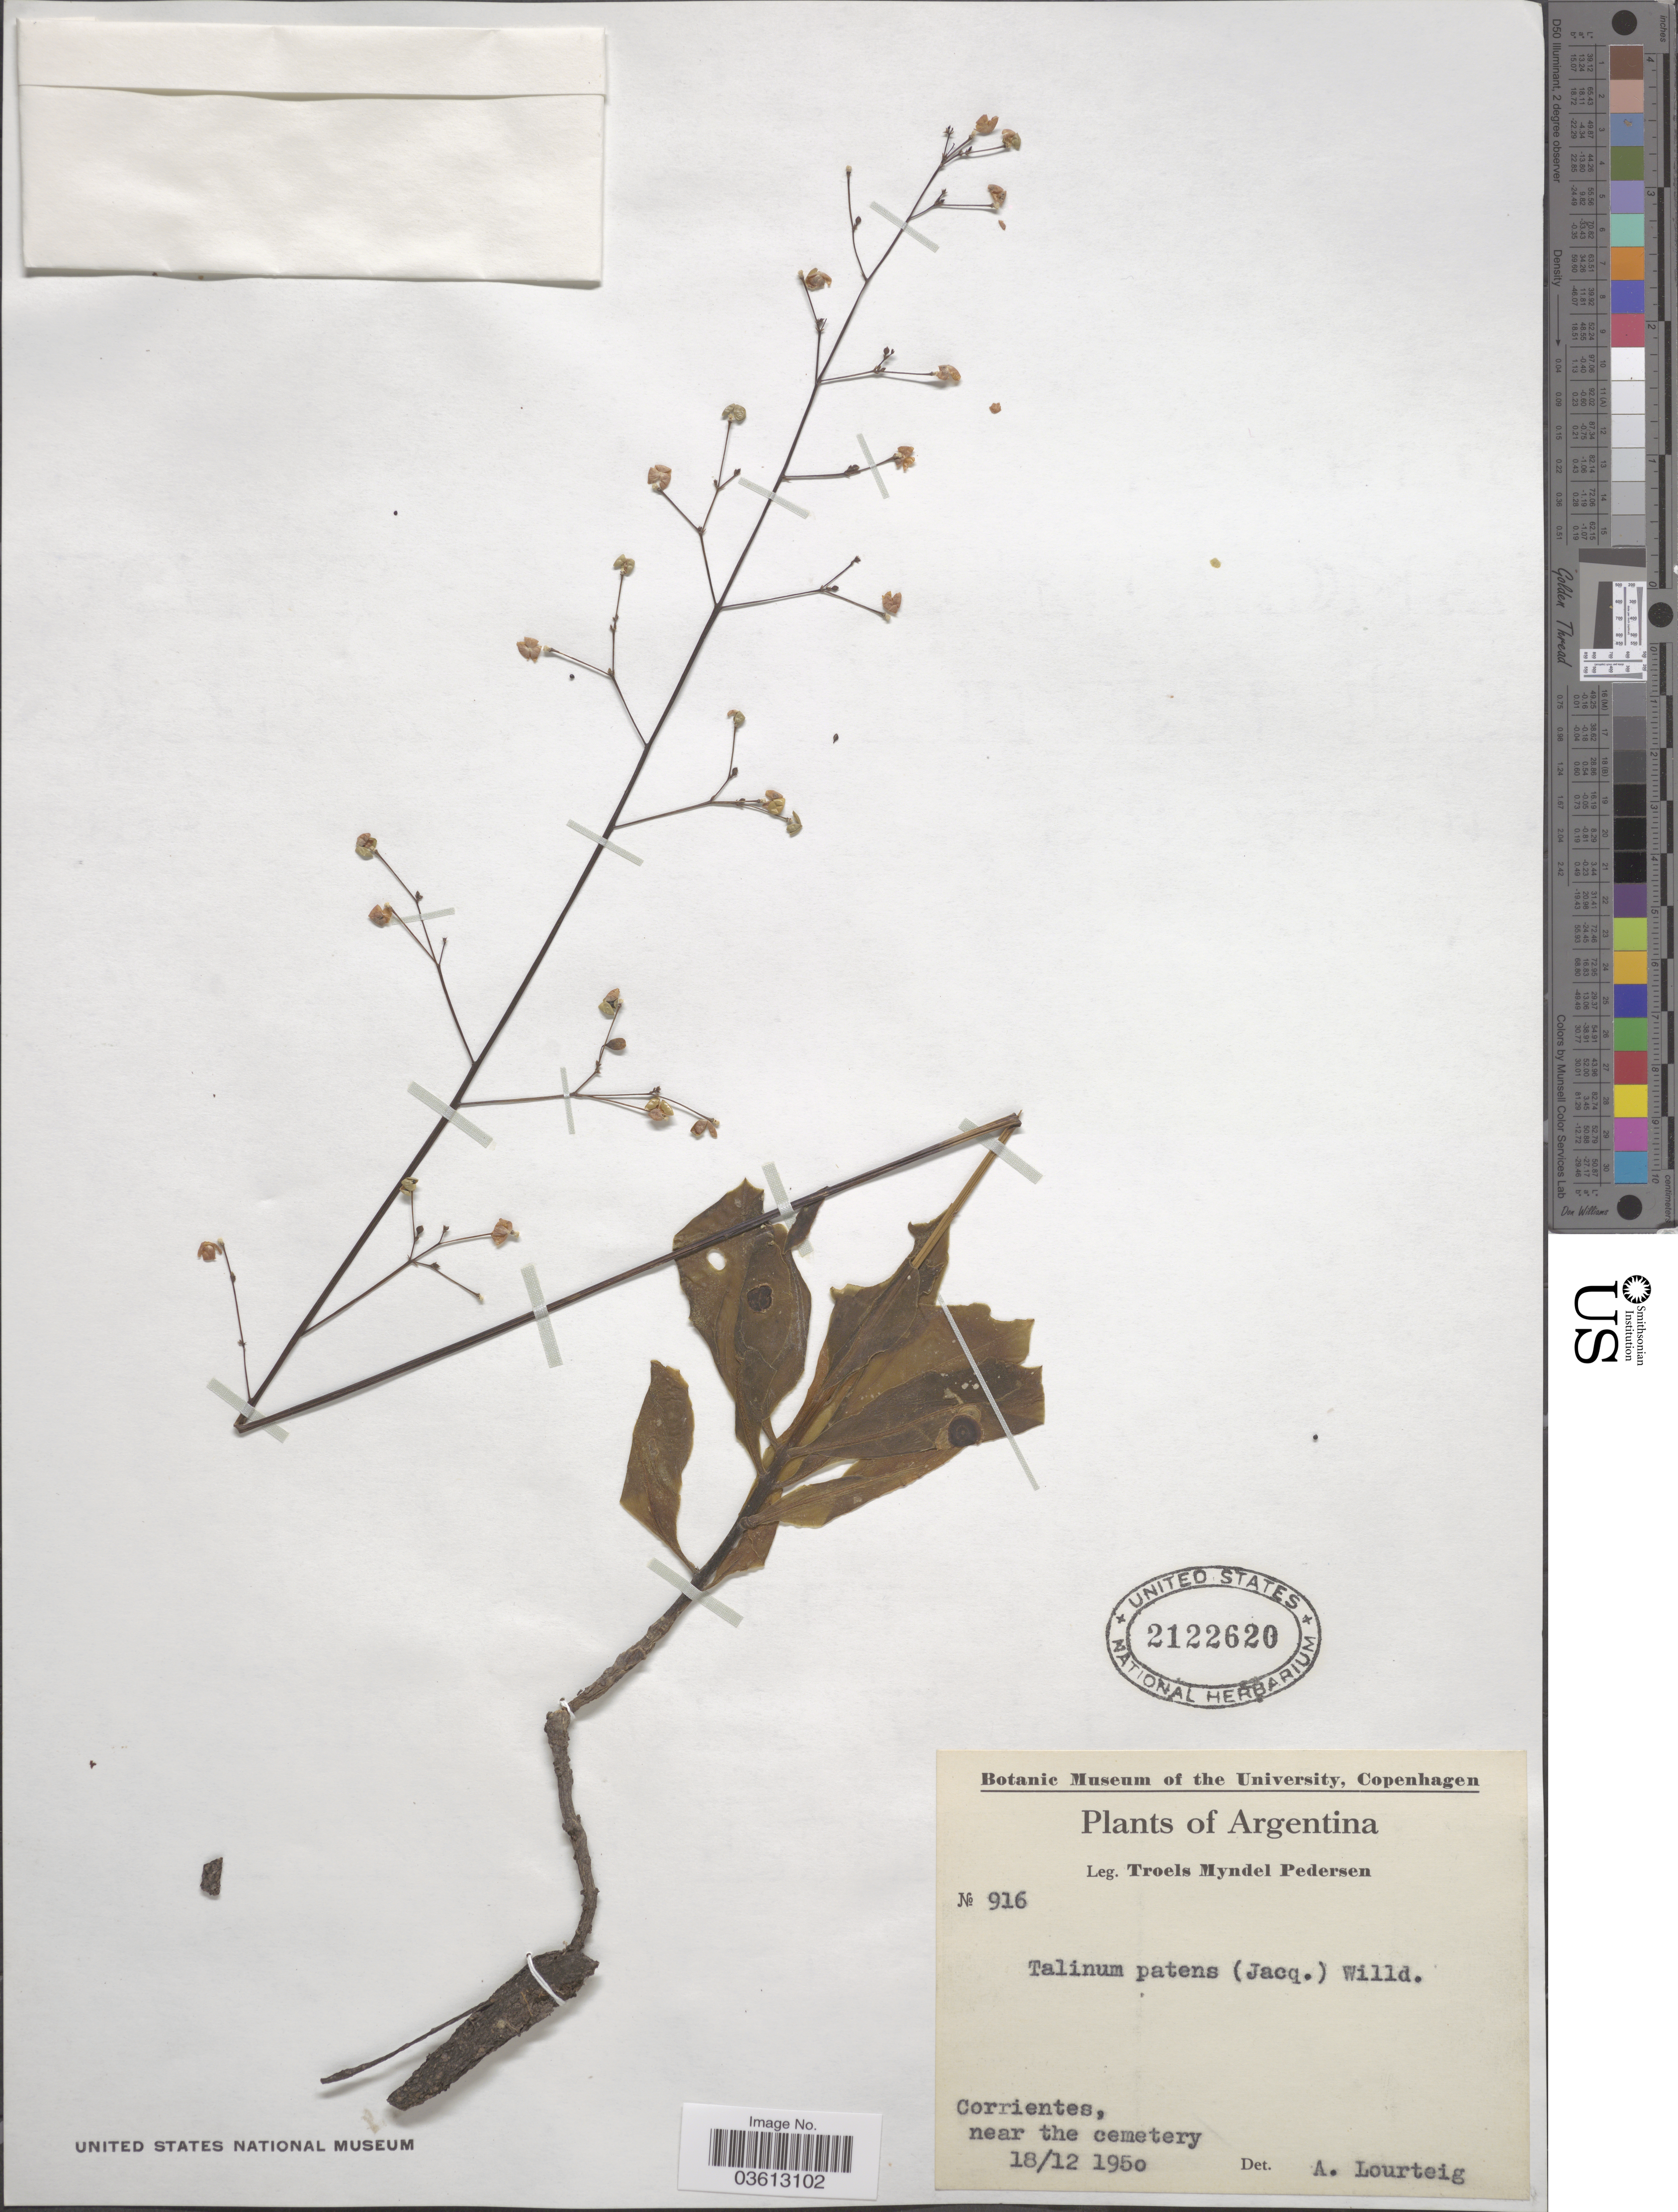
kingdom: Plantae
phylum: Tracheophyta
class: Magnoliopsida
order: Caryophyllales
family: Talinaceae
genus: Talinum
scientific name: Talinum paniculatum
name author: (Jacq.) Gaertn.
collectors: T. Pederson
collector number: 916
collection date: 1950-12-18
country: Argentina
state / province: Corrientes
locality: Near the cemetery.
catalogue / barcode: US 2122620